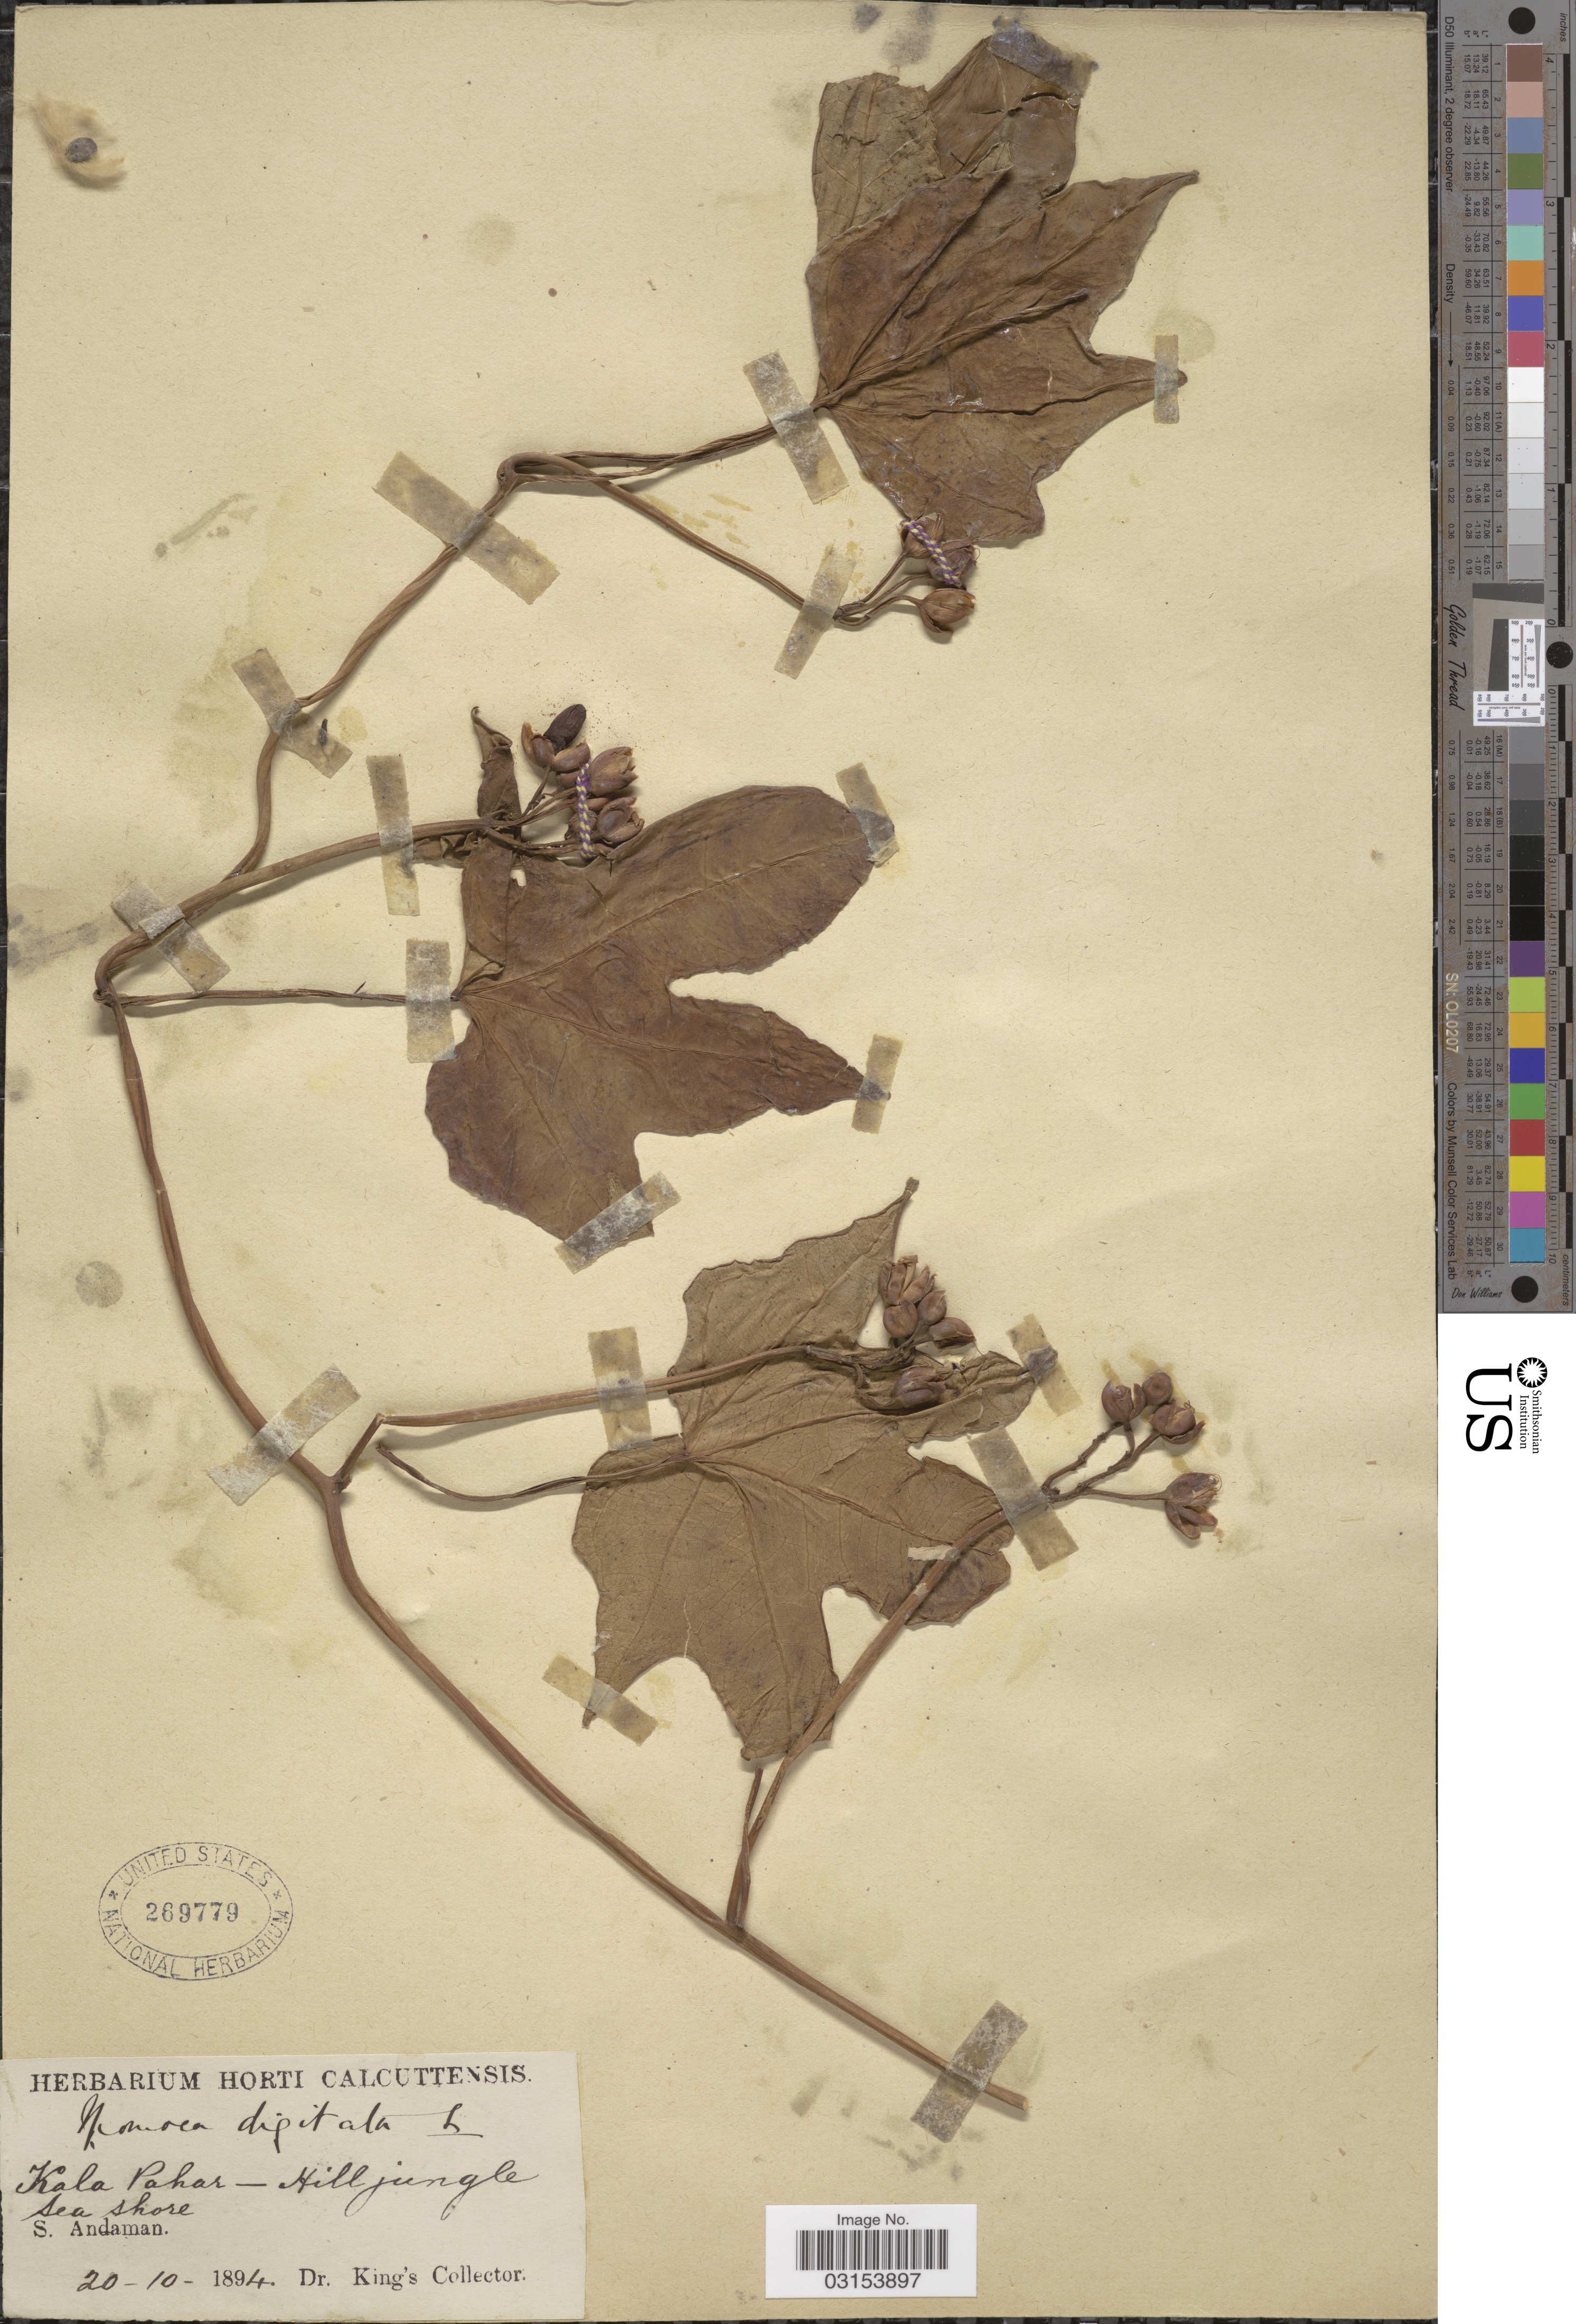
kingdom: Plantae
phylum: Tracheophyta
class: Magnoliopsida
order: Solanales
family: Convolvulaceae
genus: Ipomoea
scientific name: Ipomoea digitata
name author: L.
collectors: Dr. King's collector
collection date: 1894-10-20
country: India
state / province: Andaman and Nicobar Islands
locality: Kala Pahar - Hill jungle. Sea shore. S. Andaman.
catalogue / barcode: US 269779